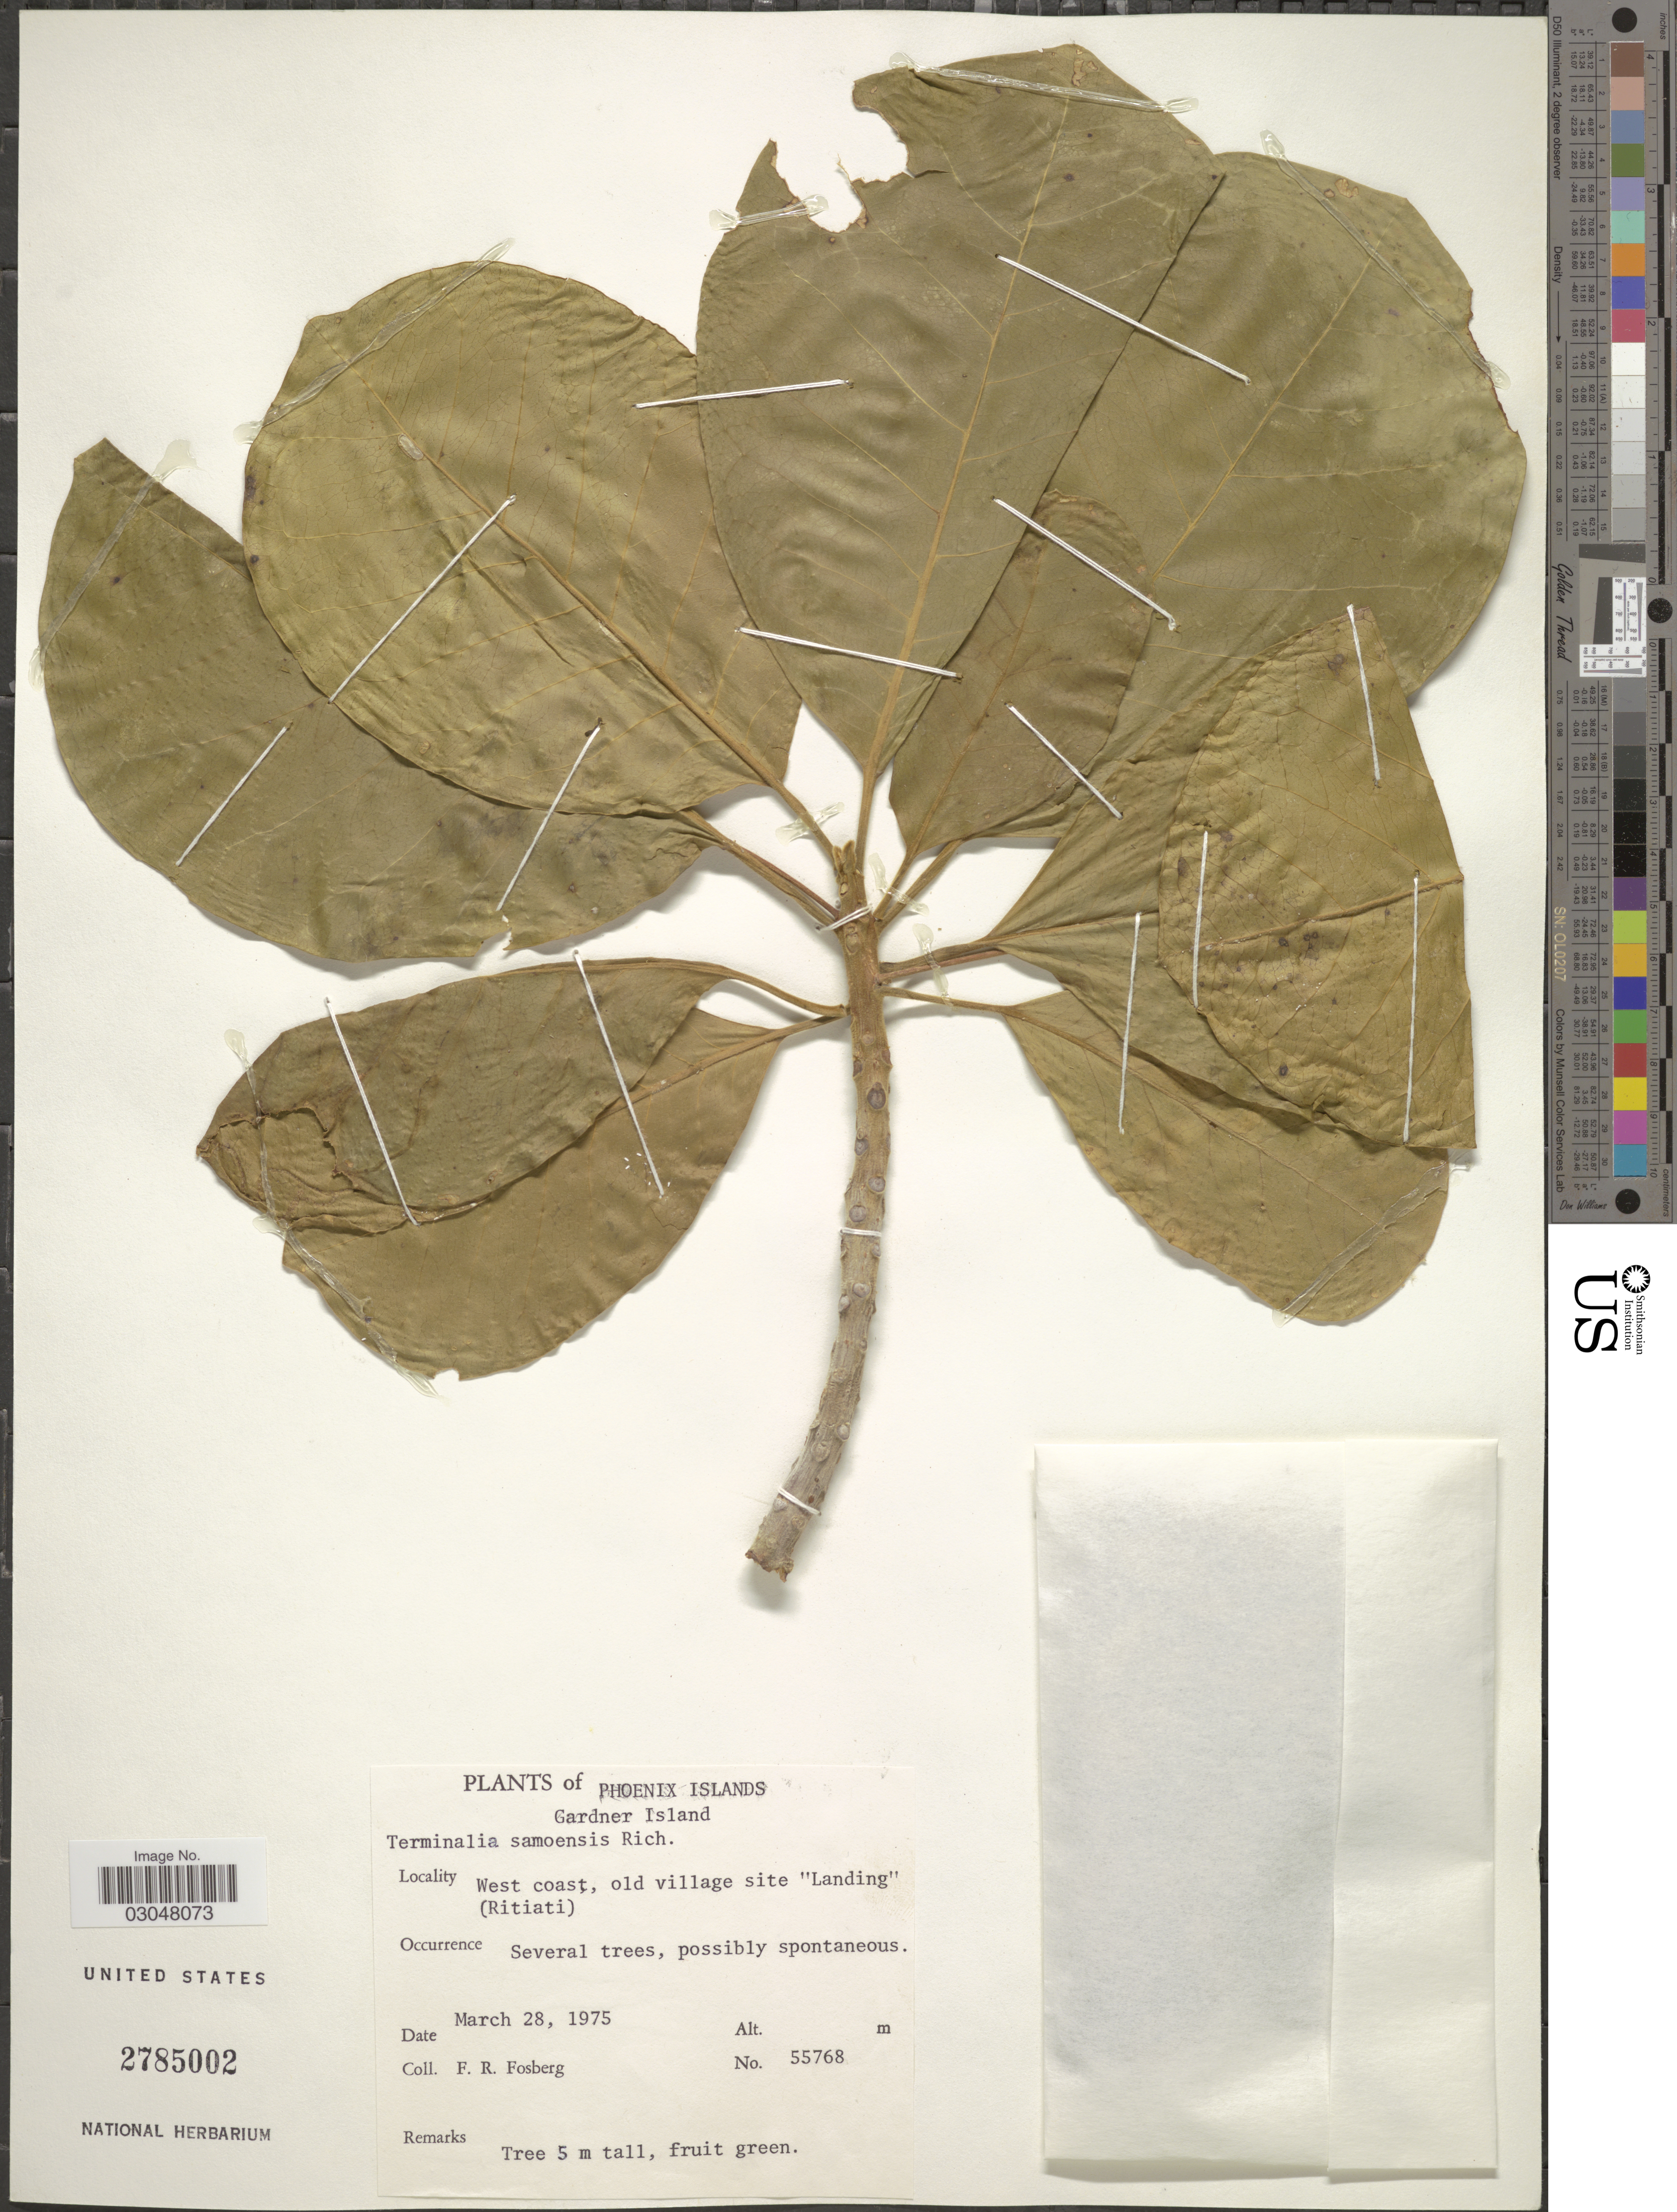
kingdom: Plantae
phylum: Tracheophyta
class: Magnoliopsida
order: Myrtales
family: Combretaceae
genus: Terminalia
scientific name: Terminalia samoensis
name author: Rech.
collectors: F. R. Fosberg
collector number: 55768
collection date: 1975-03-28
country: Kiribati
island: Nikumaroro [Gardner] Atoll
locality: Phoenix Islands. Gardner Island. West coast, old village site "Landing" (Ritiati).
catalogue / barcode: US 2785002